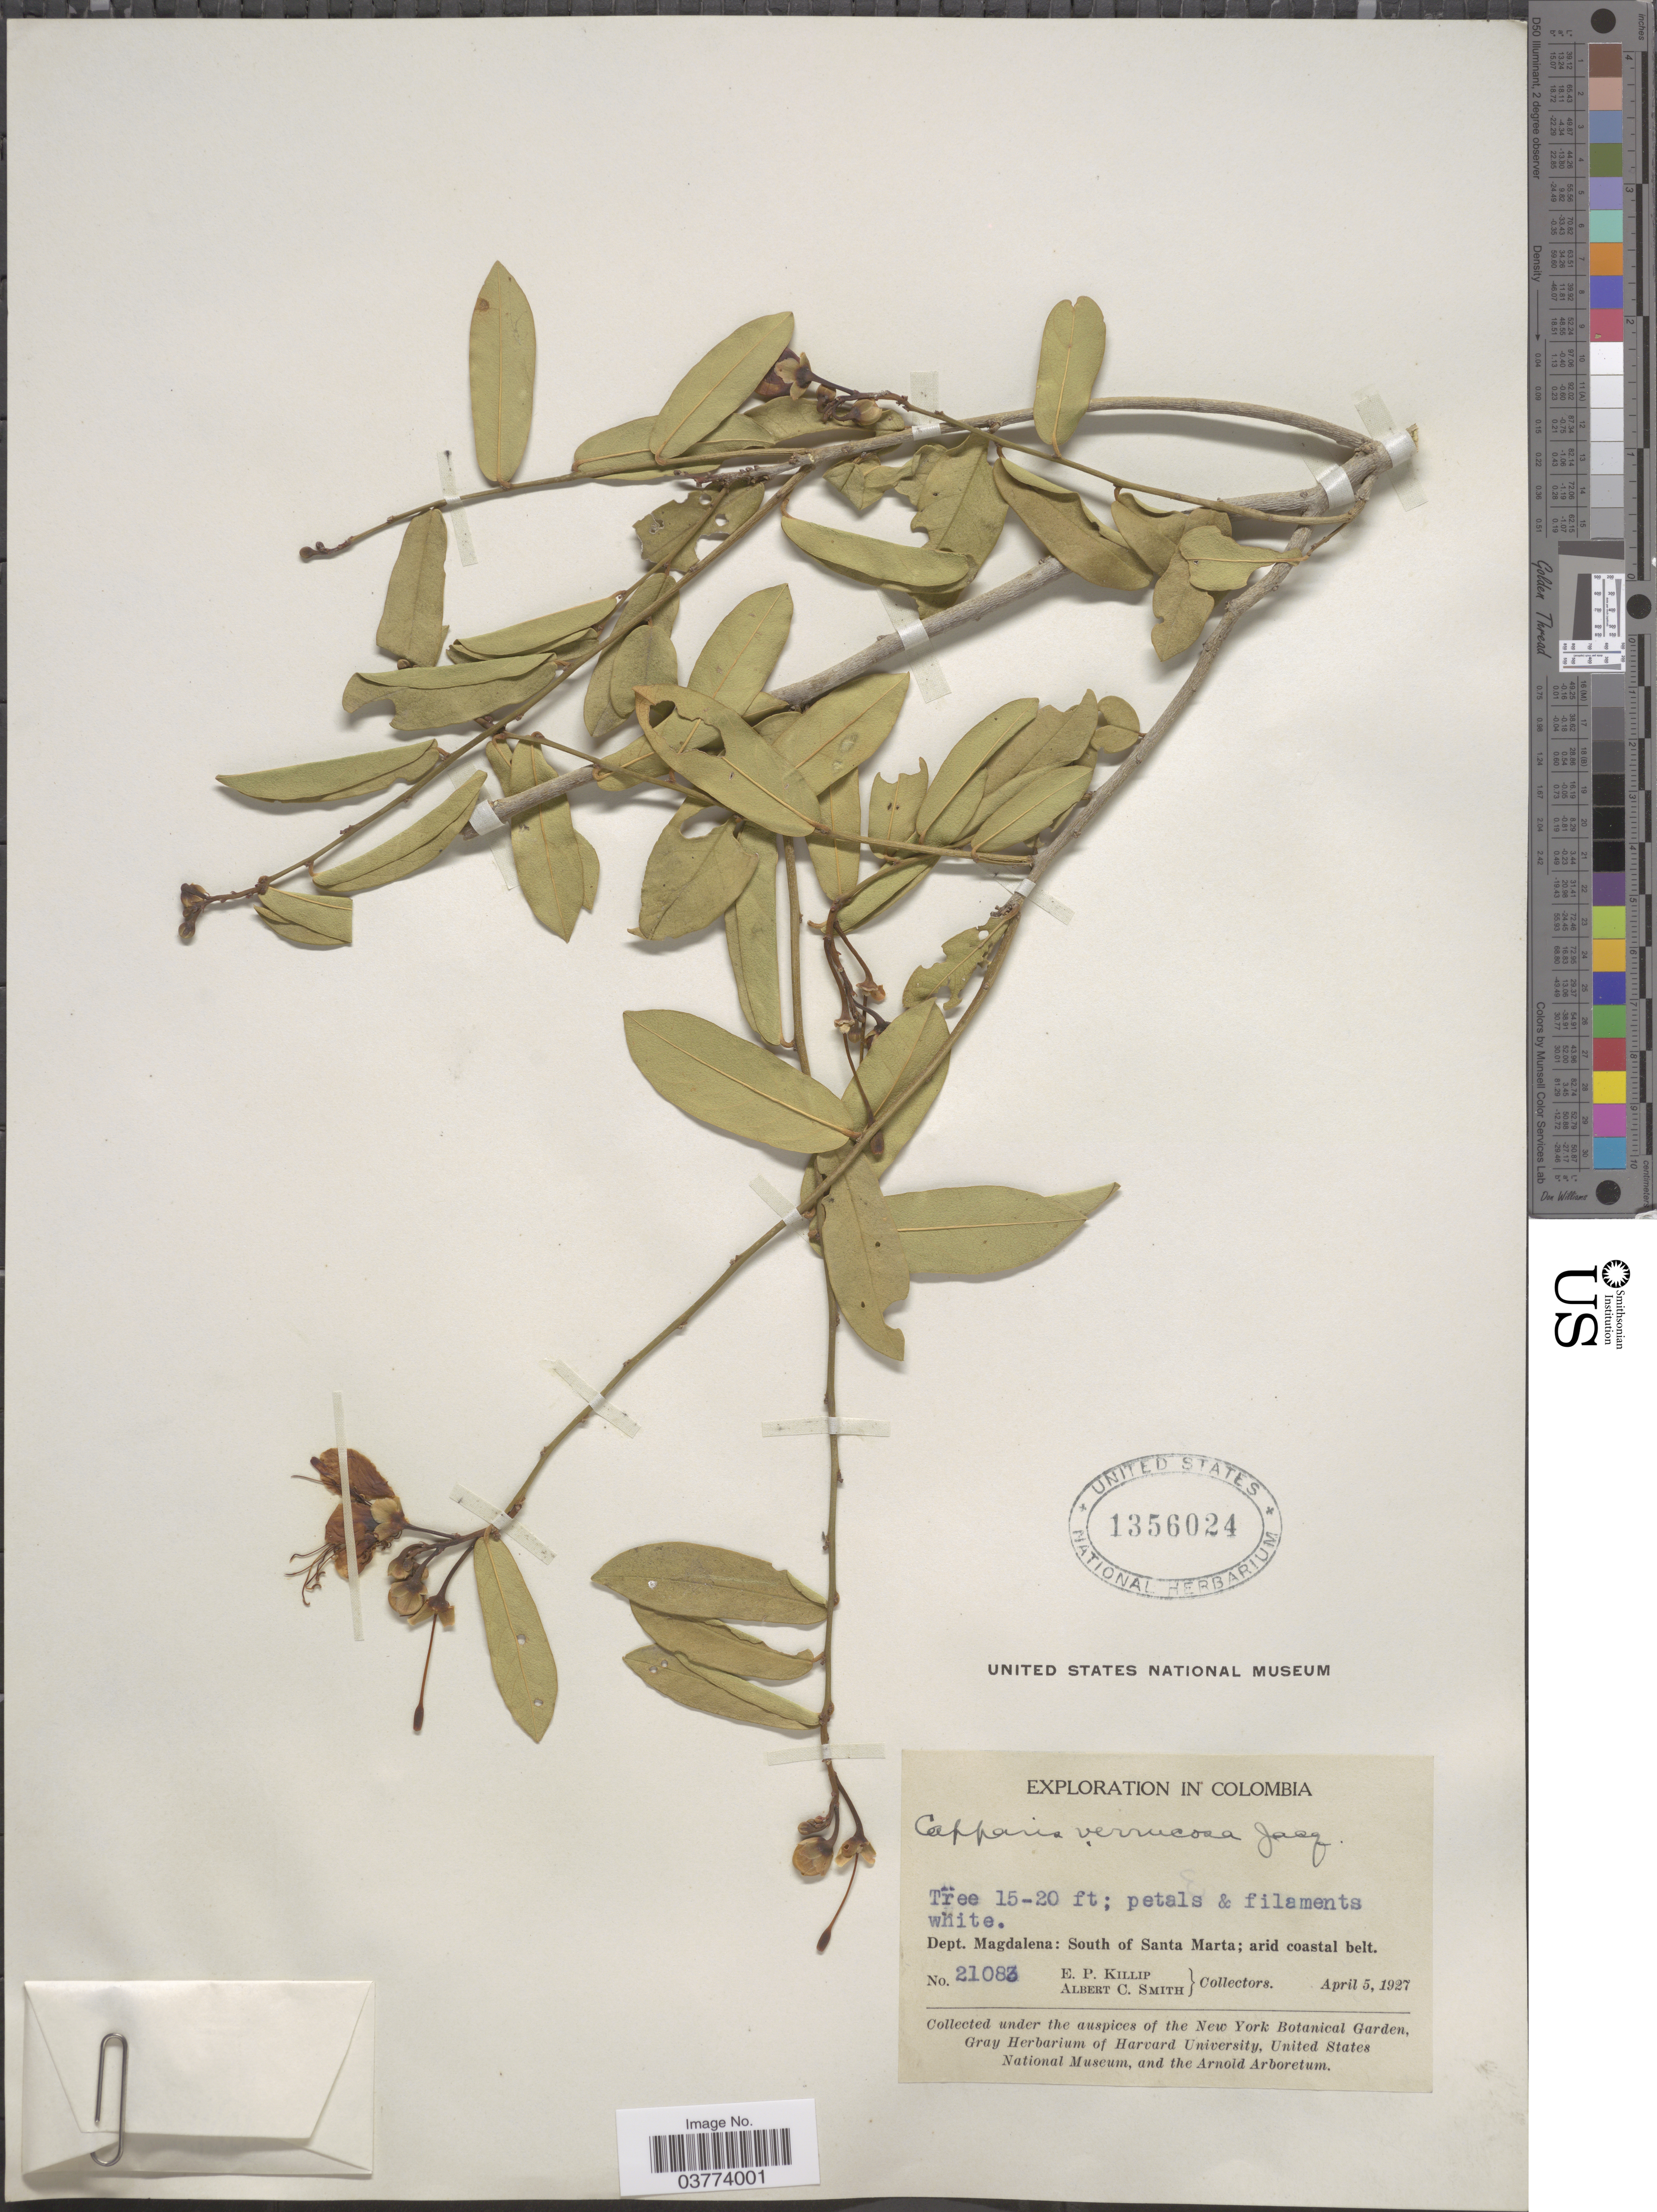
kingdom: Plantae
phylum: Tracheophyta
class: Magnoliopsida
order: Brassicales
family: Capparaceae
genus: Cynophalla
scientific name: Cynophalla verrucosa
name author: (Jacq.) J. Presl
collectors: E. P. Killip & A. C. Smith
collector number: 21083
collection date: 1927-04-05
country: Colombia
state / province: Magdalena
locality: Dept. Magdalena: South of Santa Marta; arid coastal belt.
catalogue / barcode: US 1356024